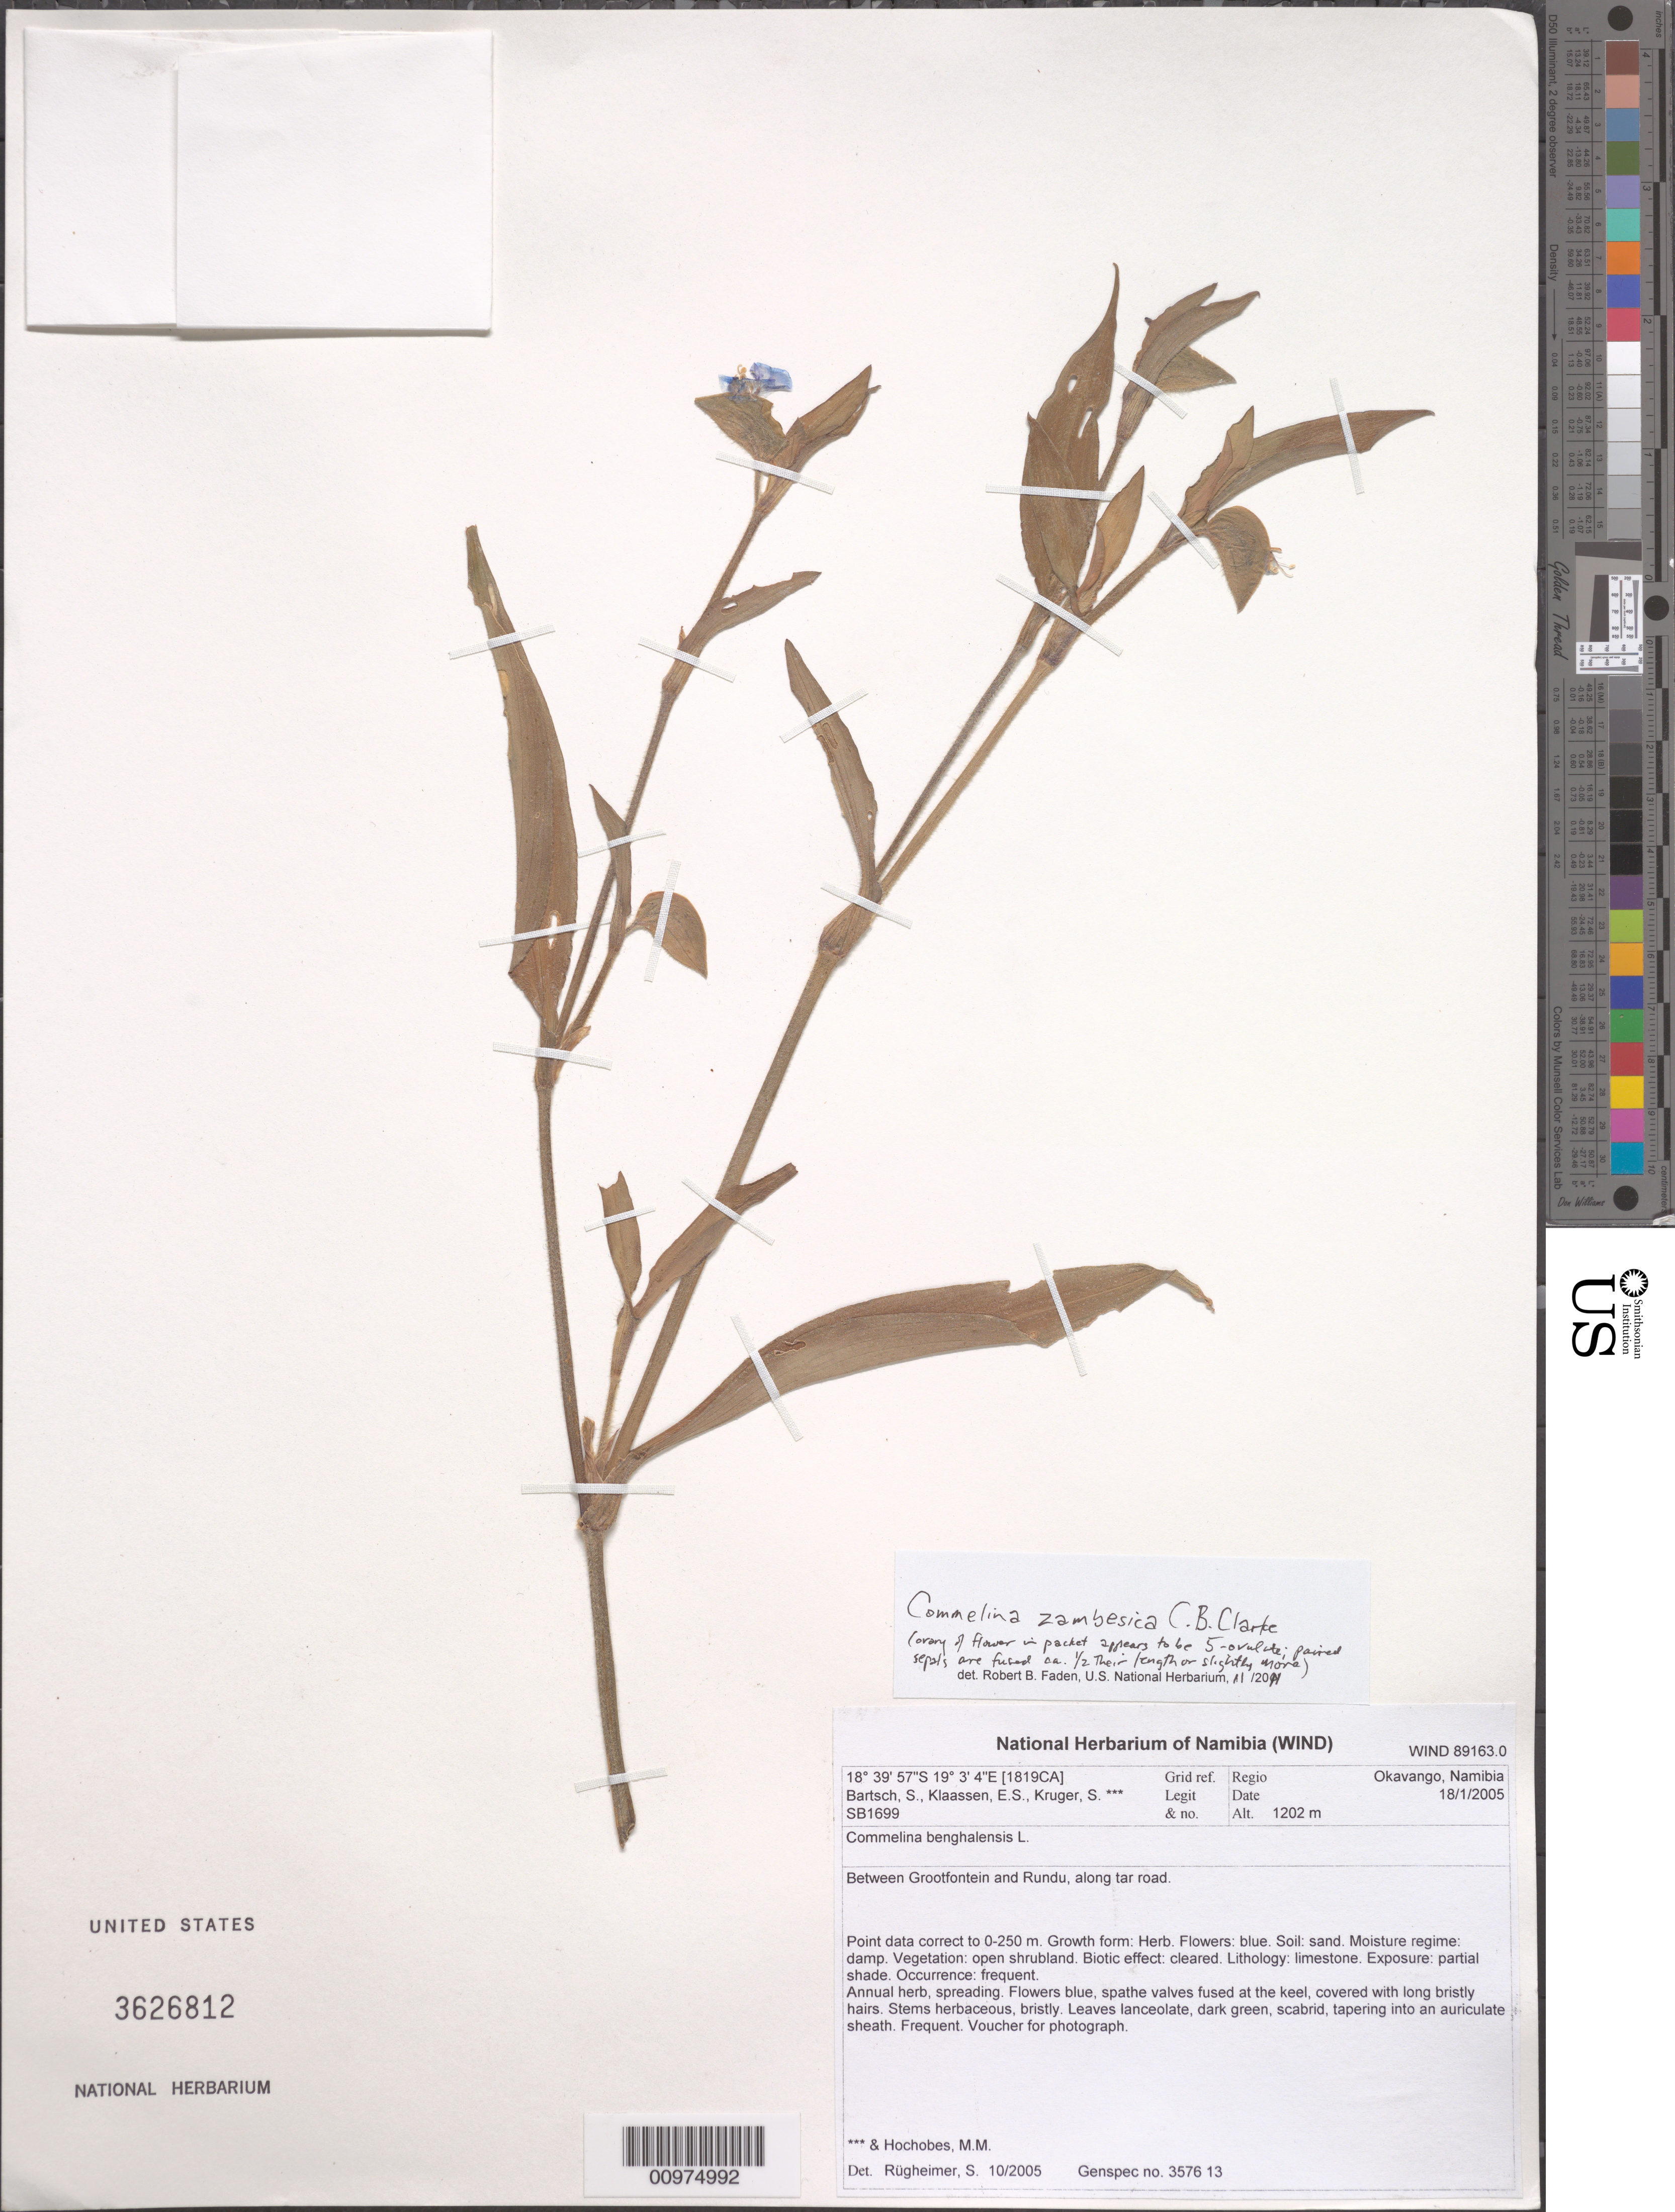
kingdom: Plantae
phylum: Tracheophyta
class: Liliopsida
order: Commelinales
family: Commelinaceae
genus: Commelina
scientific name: Commelina zambesica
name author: C.B. Clarke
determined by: Faden, Robert B., (US), Smithsonian Institution - National Museum of Natural History (UNITED STATES)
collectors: S. Bartsch et al.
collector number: SB1699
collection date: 2005-01-18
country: Namibia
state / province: Kavango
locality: Between Grootfontein and Rundu, along tar road.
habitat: Soil: sand. Moisture regime: damp. Vegetation: open shrubland. Biotic effect: cleared. Lithology: limestone. Exposure: partial shade. Occurrence: frequent.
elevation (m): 1202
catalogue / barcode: US 3626812